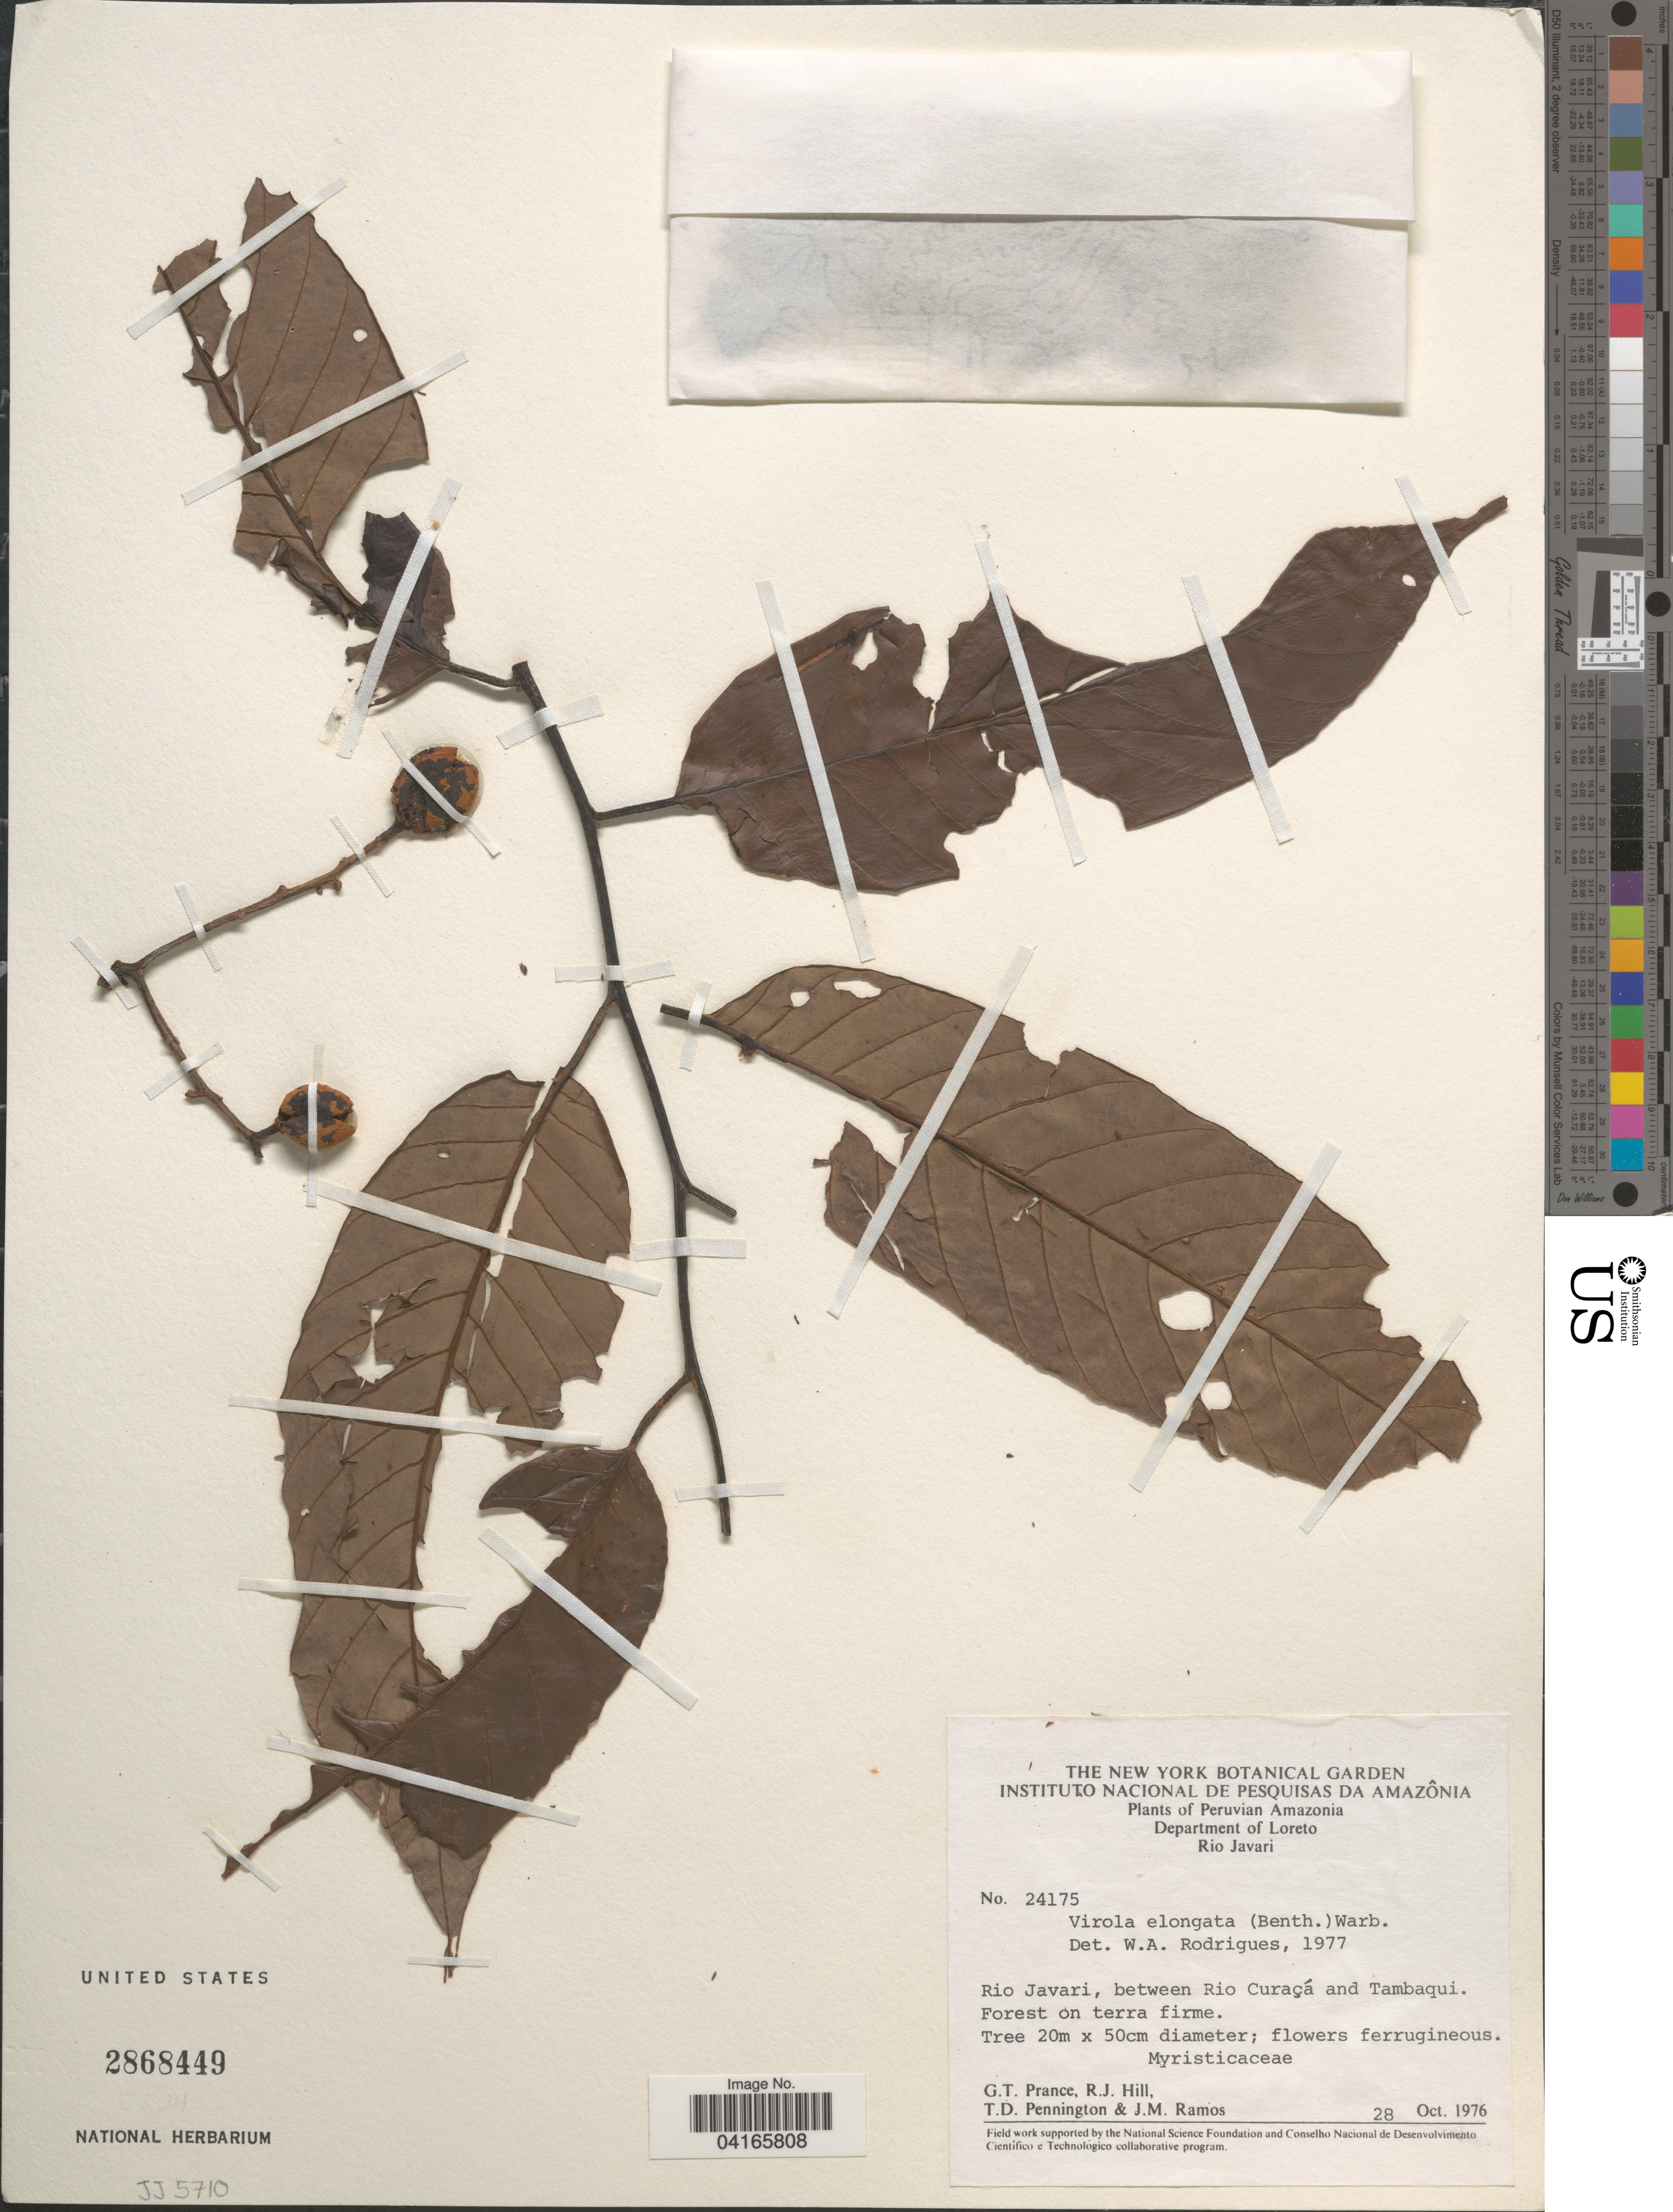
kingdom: Plantae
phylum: Tracheophyta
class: Magnoliopsida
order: Magnoliales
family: Myristicaceae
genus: Virola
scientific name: Virola elongata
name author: (Benth.) Warb.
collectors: G. T. Prance, R. J. Hill, T. D. Pennington & J. M. Ramos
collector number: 24175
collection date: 1976-10-28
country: Peru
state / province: Loreto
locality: Peruvian Amazonia. Department of Loreto. Rio Javari. Rio Javari, between Rio Curaçá and Tambaqui.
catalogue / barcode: US 2868449